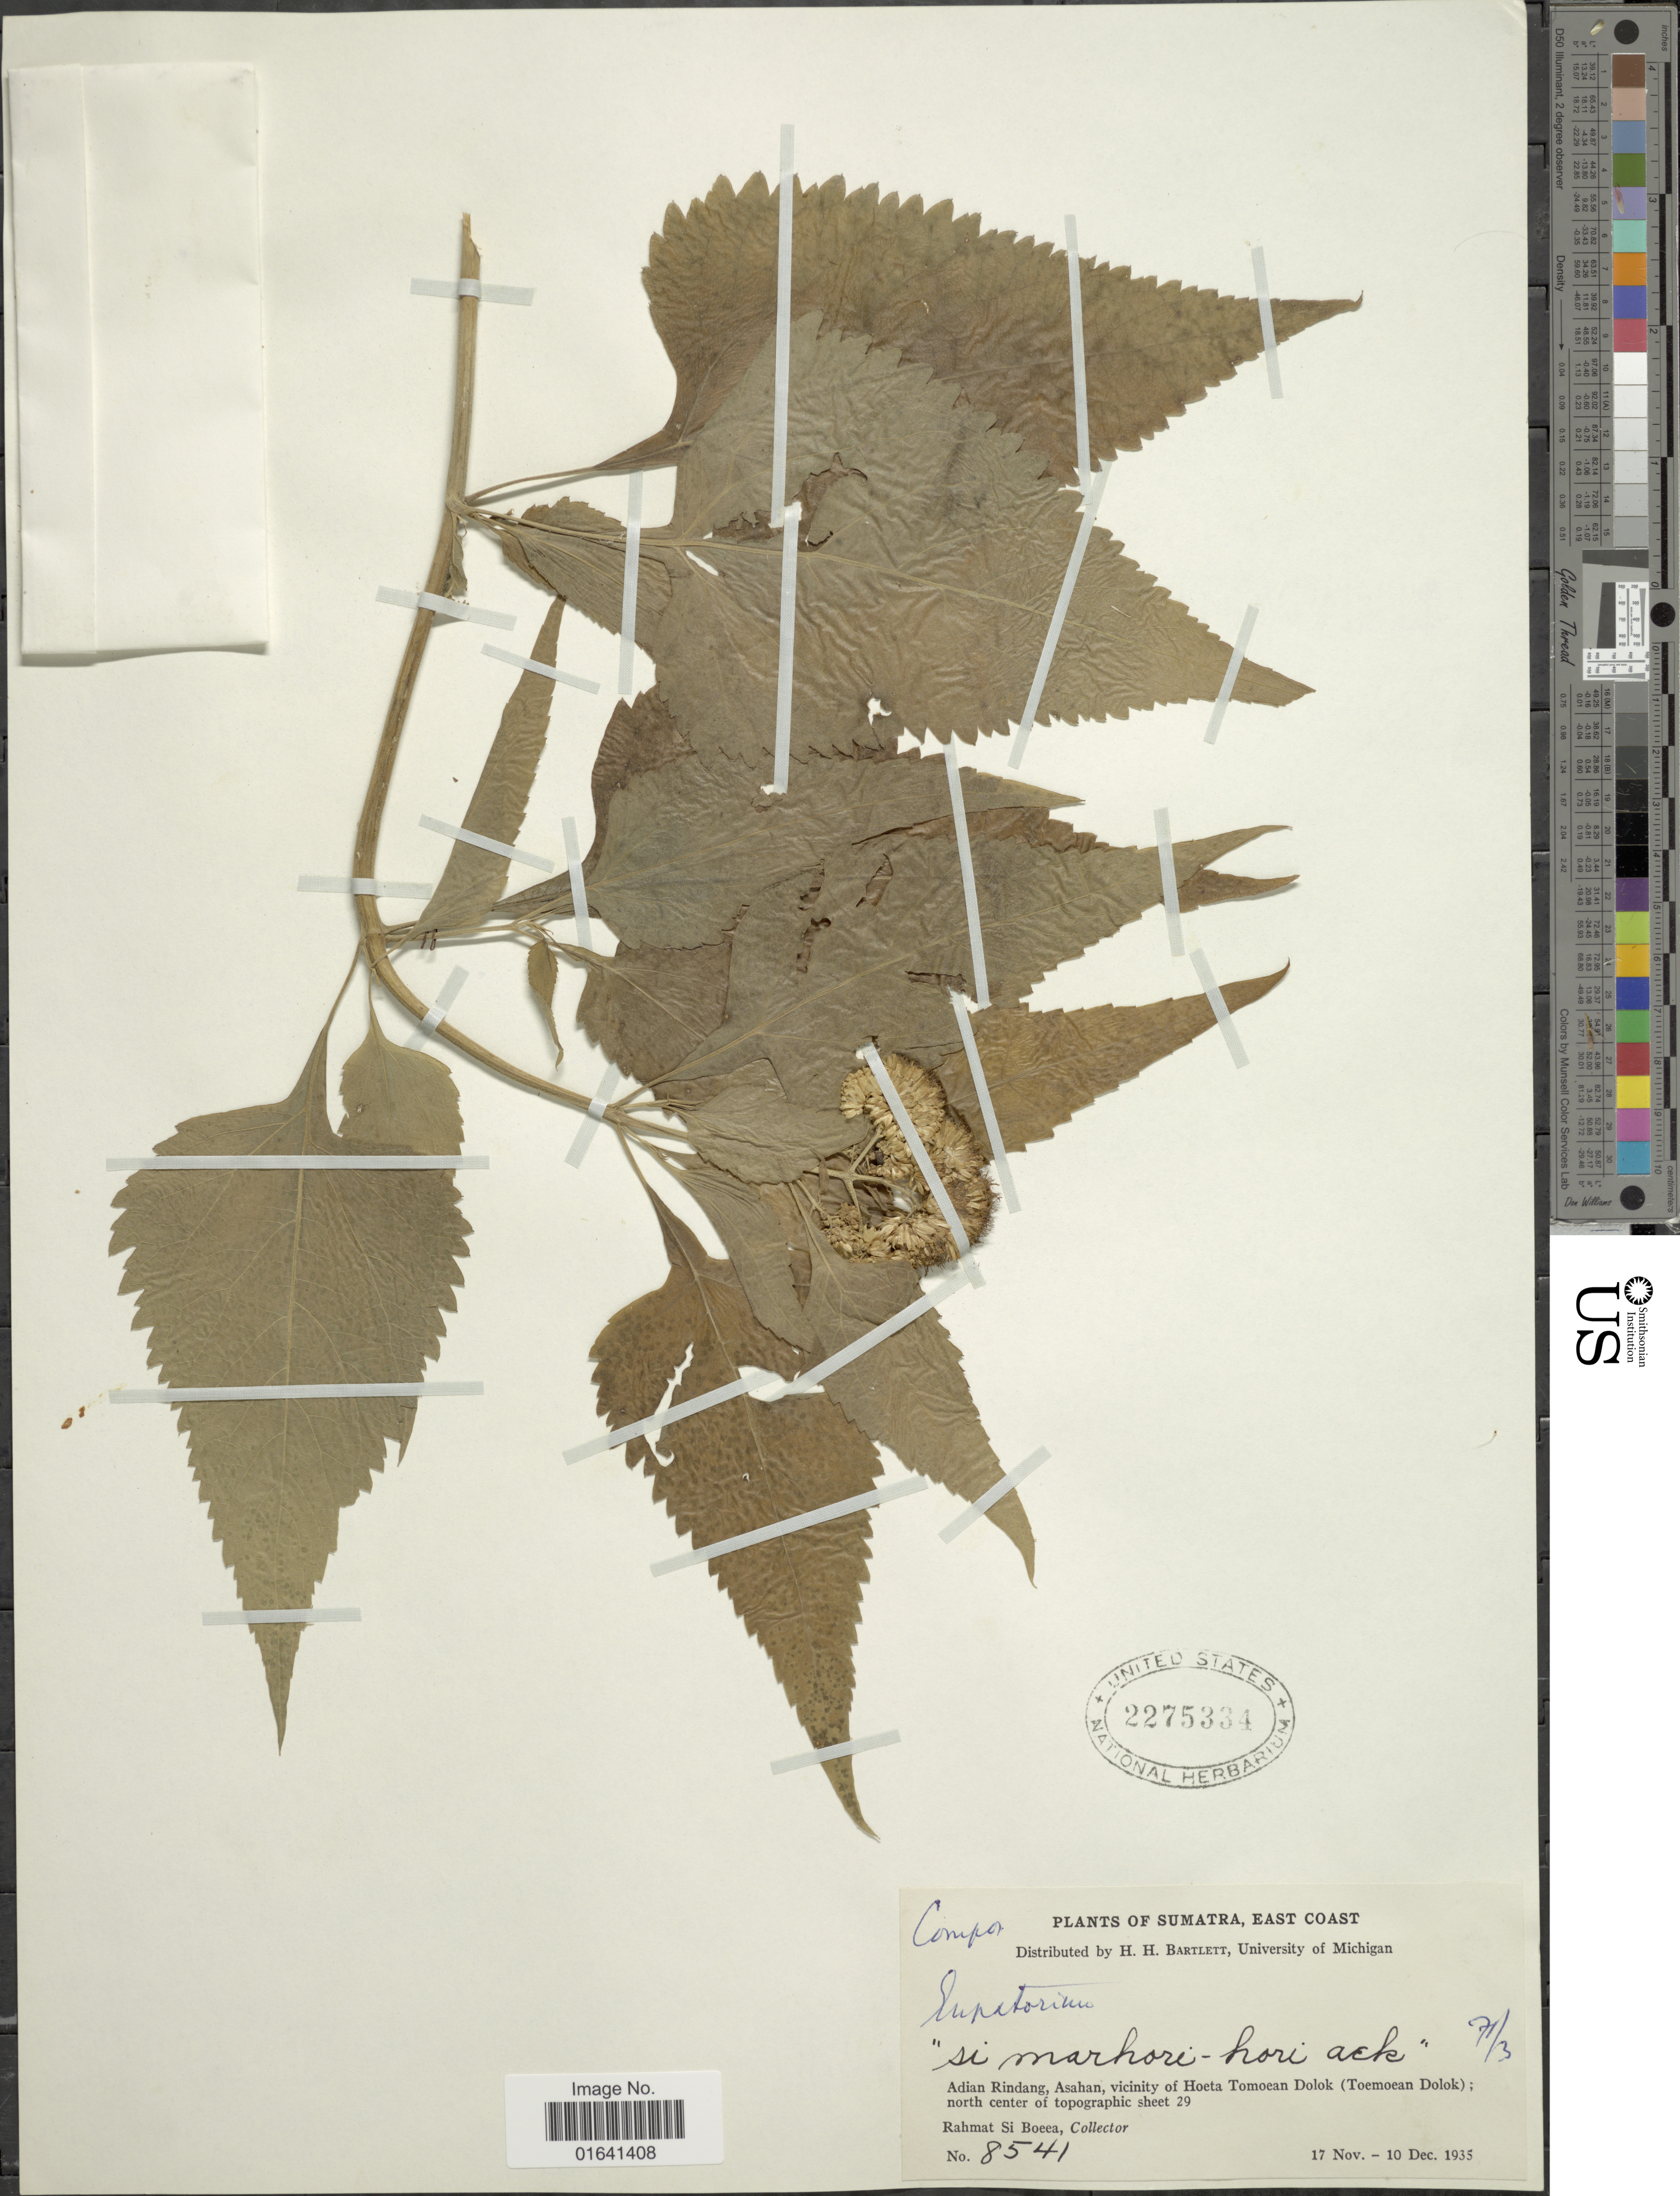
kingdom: Plantae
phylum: Tracheophyta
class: Magnoliopsida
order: Asterales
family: Asteraceae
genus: Austroeupatorium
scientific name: Austroeupatorium inulaefolium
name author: (Kunth) R.M. King & H. Rob.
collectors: Rahmat Si Boeea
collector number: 8541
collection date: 1935-11-17/1935-12-10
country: Indonesia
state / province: Sumatra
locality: East Coast, 'Si Marhori-Hori Aek', Adian Rindang, Asahan, vicinity of Hoeta Tomoean Dolok (Toemoean Dolok); north center of topographic sheet 29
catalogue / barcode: US 2275334